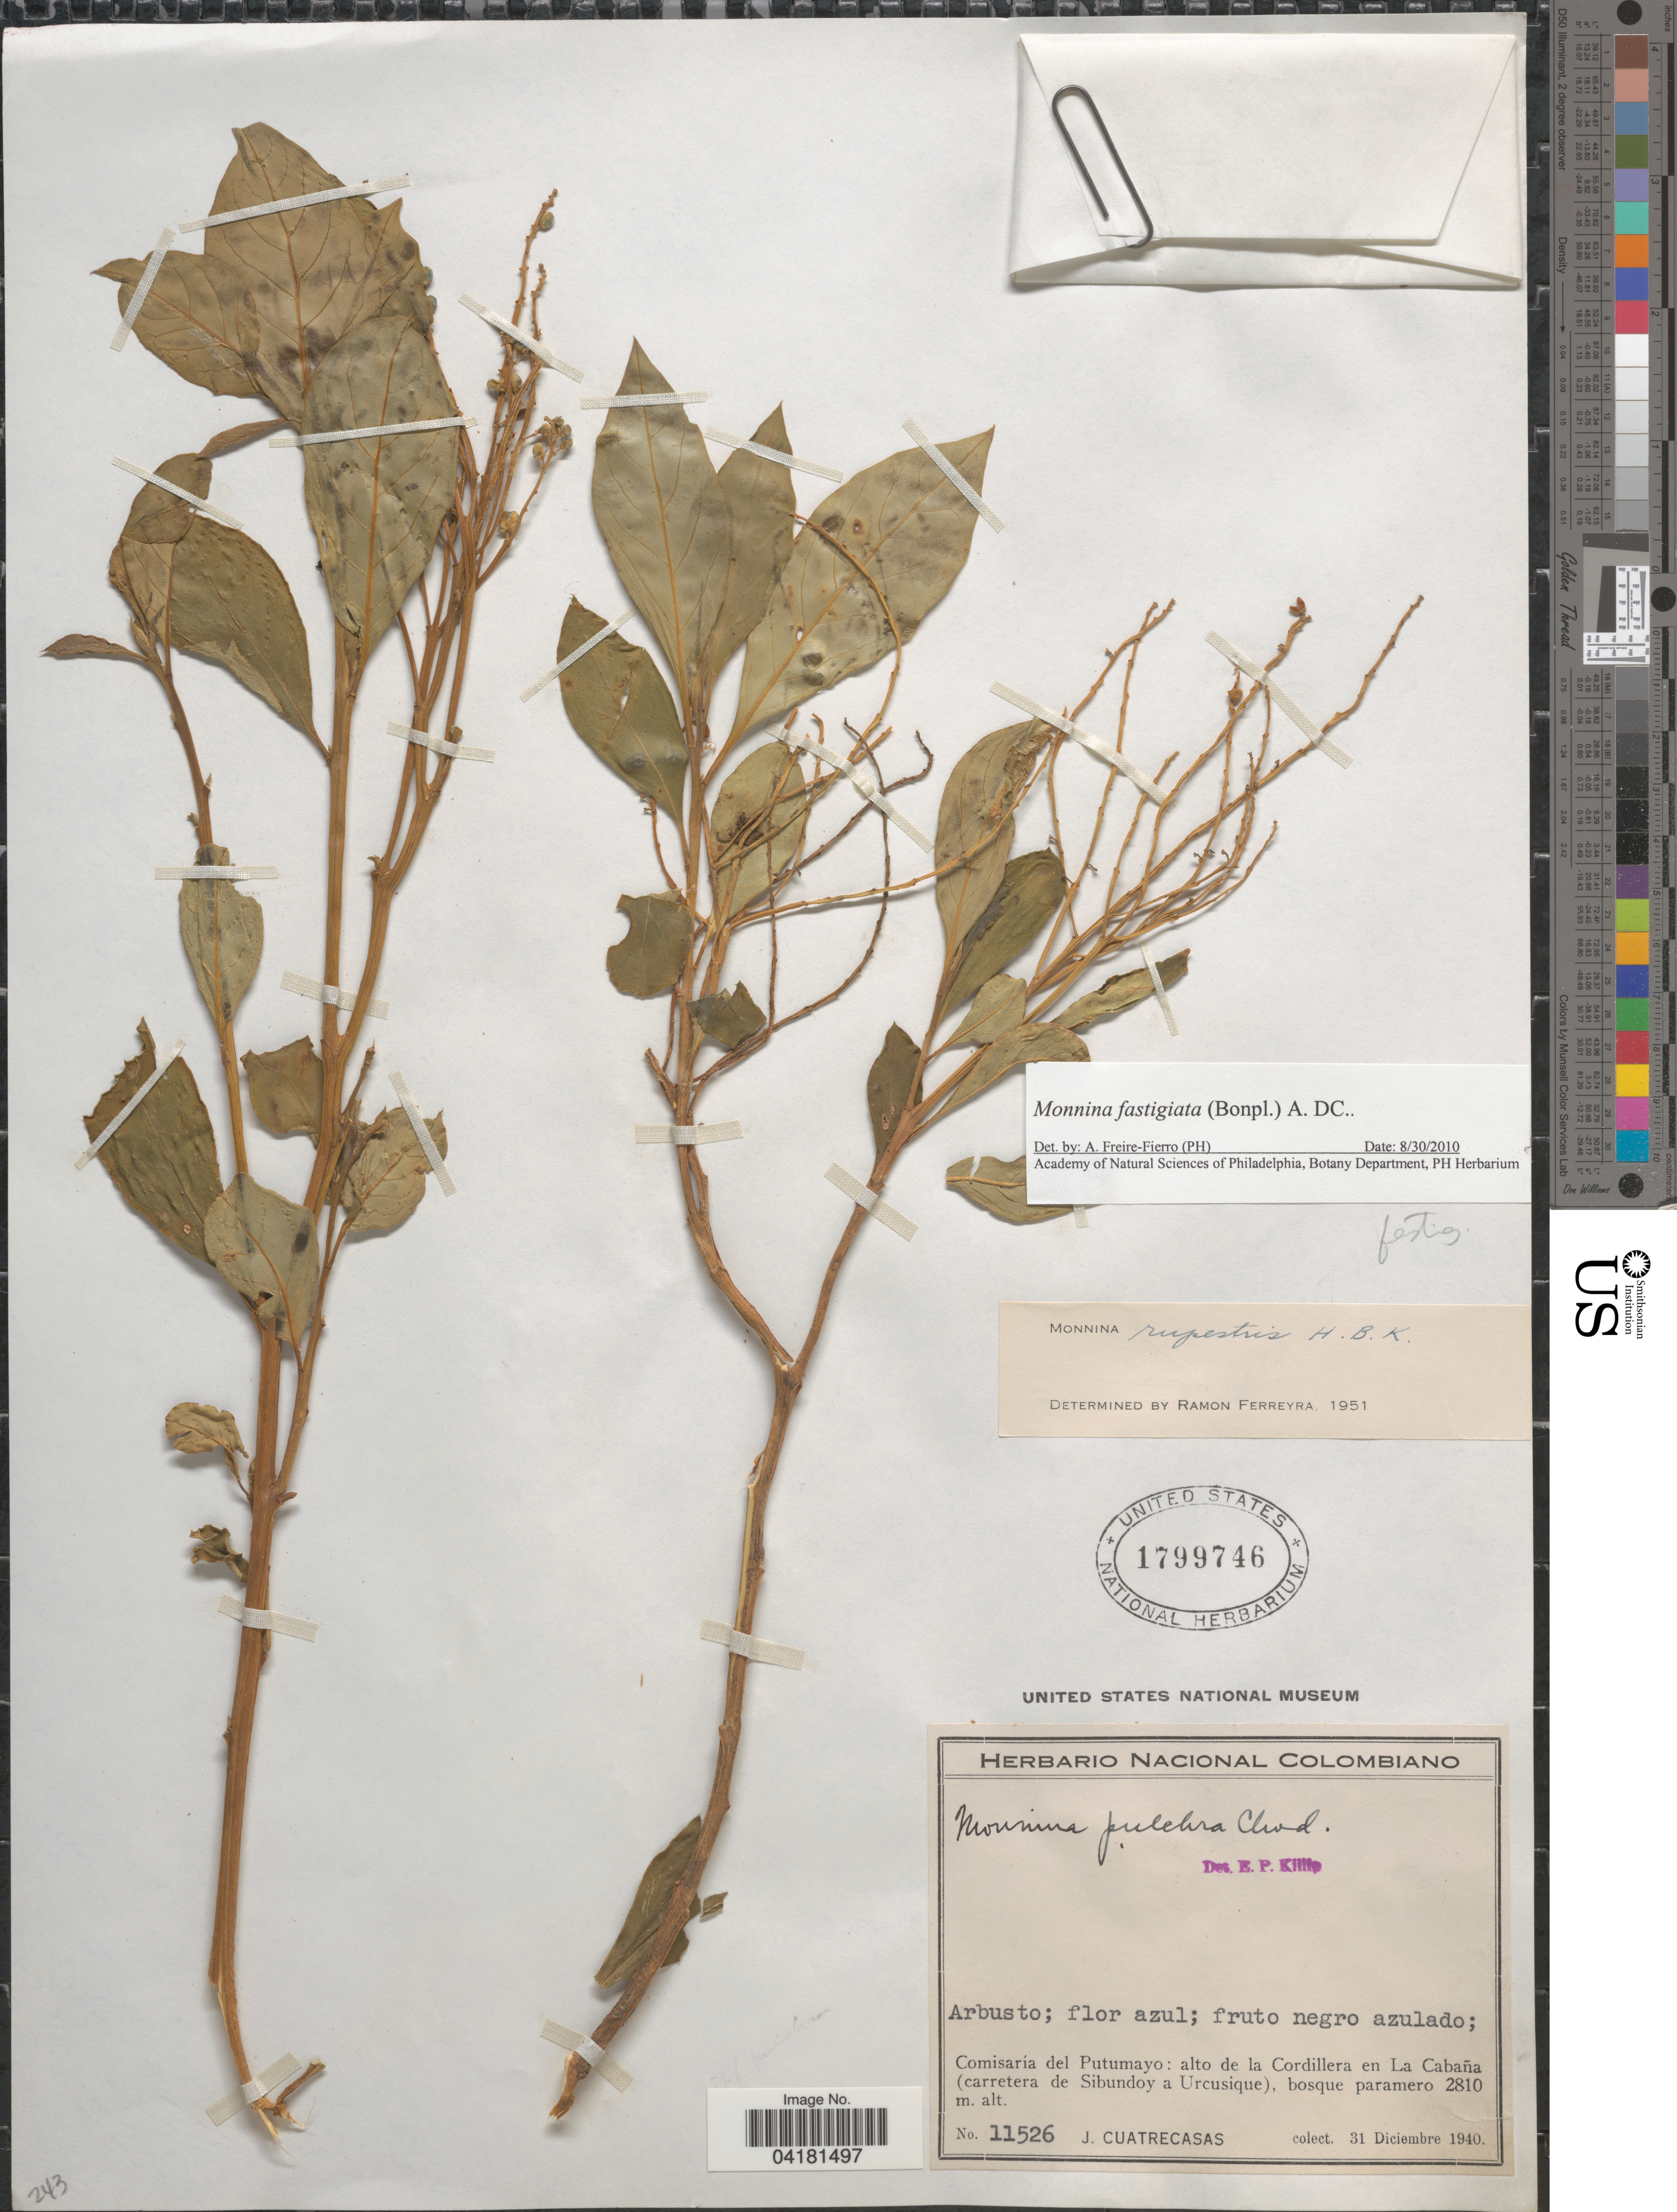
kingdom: Plantae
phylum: Tracheophyta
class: Magnoliopsida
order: Fabales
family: Polygalaceae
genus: Monnina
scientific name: Monnina fastigiata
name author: (Bonpl.) DC.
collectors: J. Cuatrecasas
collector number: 11526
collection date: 1940-12-31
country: Colombia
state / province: Putumayo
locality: Comisaría del Putumayo: alto de la Cordillera en La Cabaña (carretera de Sibundoy a Urcusique).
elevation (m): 2810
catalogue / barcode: US 1799746